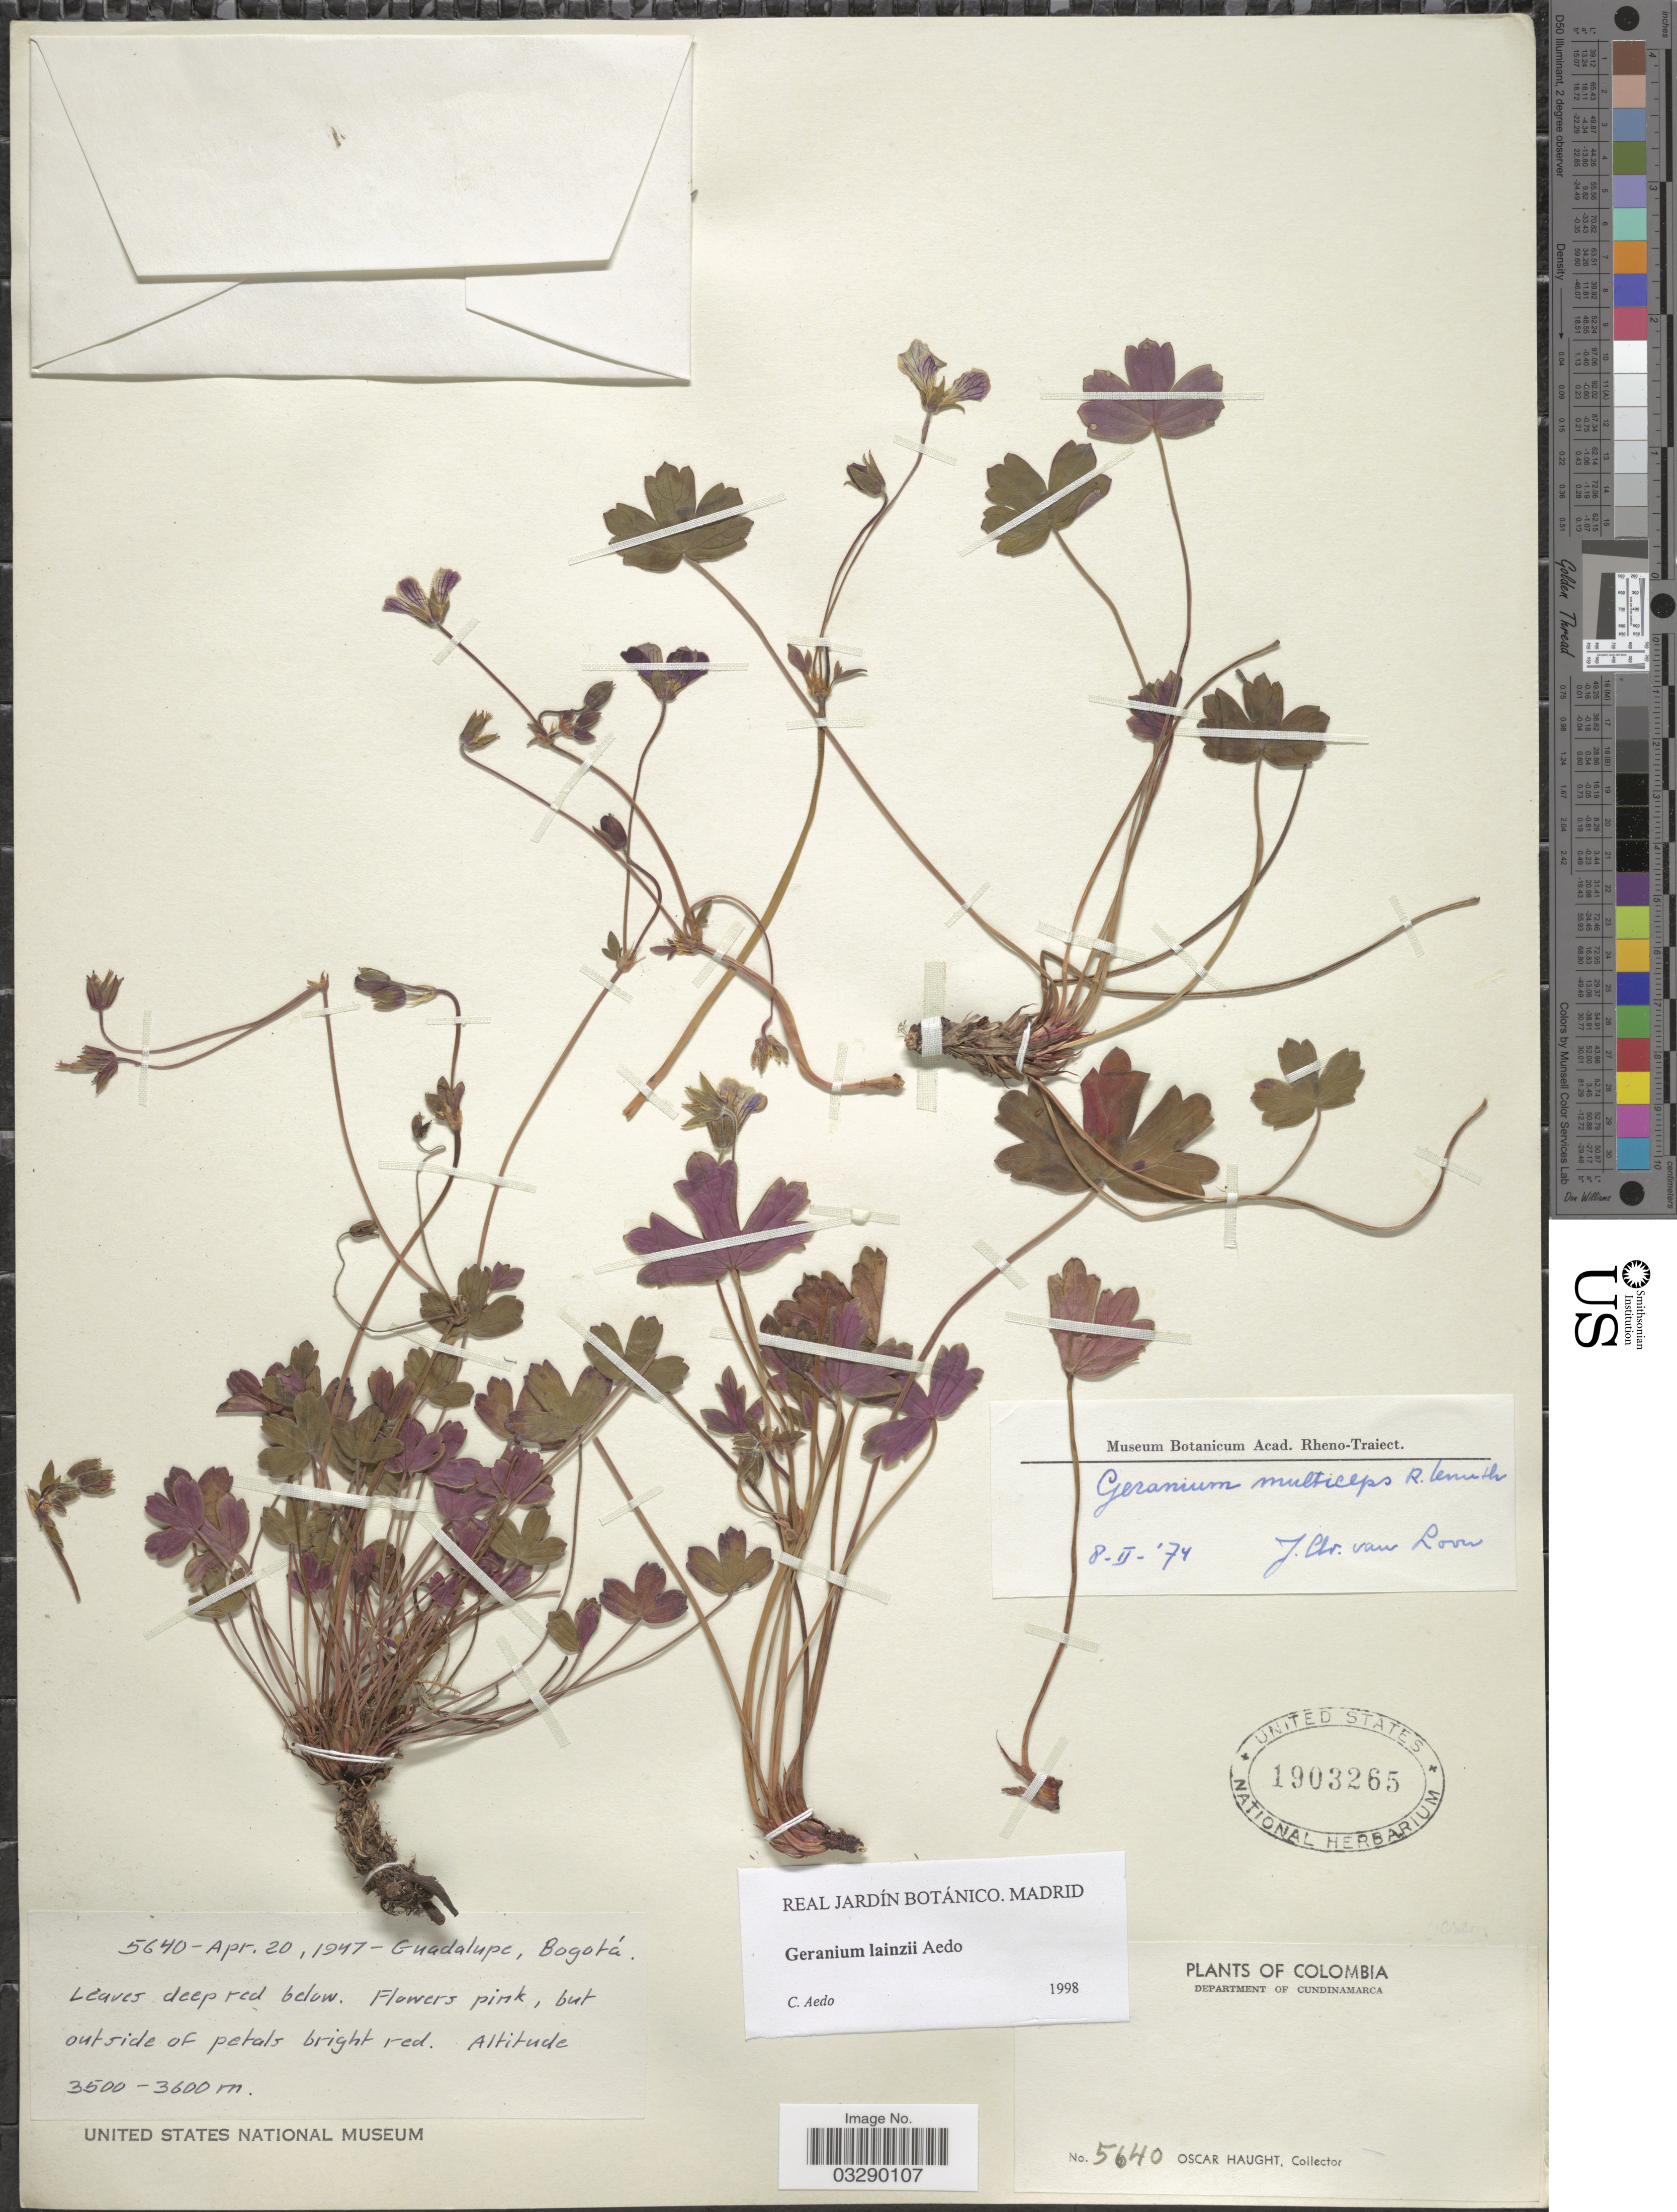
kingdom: Plantae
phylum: Tracheophyta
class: Magnoliopsida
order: Geraniales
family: Geraniaceae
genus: Geranium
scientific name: Geranium lainzii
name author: Aedo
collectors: O. L. Haught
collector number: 5640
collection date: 1947-04-20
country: Colombia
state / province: Cundinamarca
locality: Department of Cundinamarca. Guadalupe, Bogotá.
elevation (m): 3500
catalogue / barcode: US 1903265